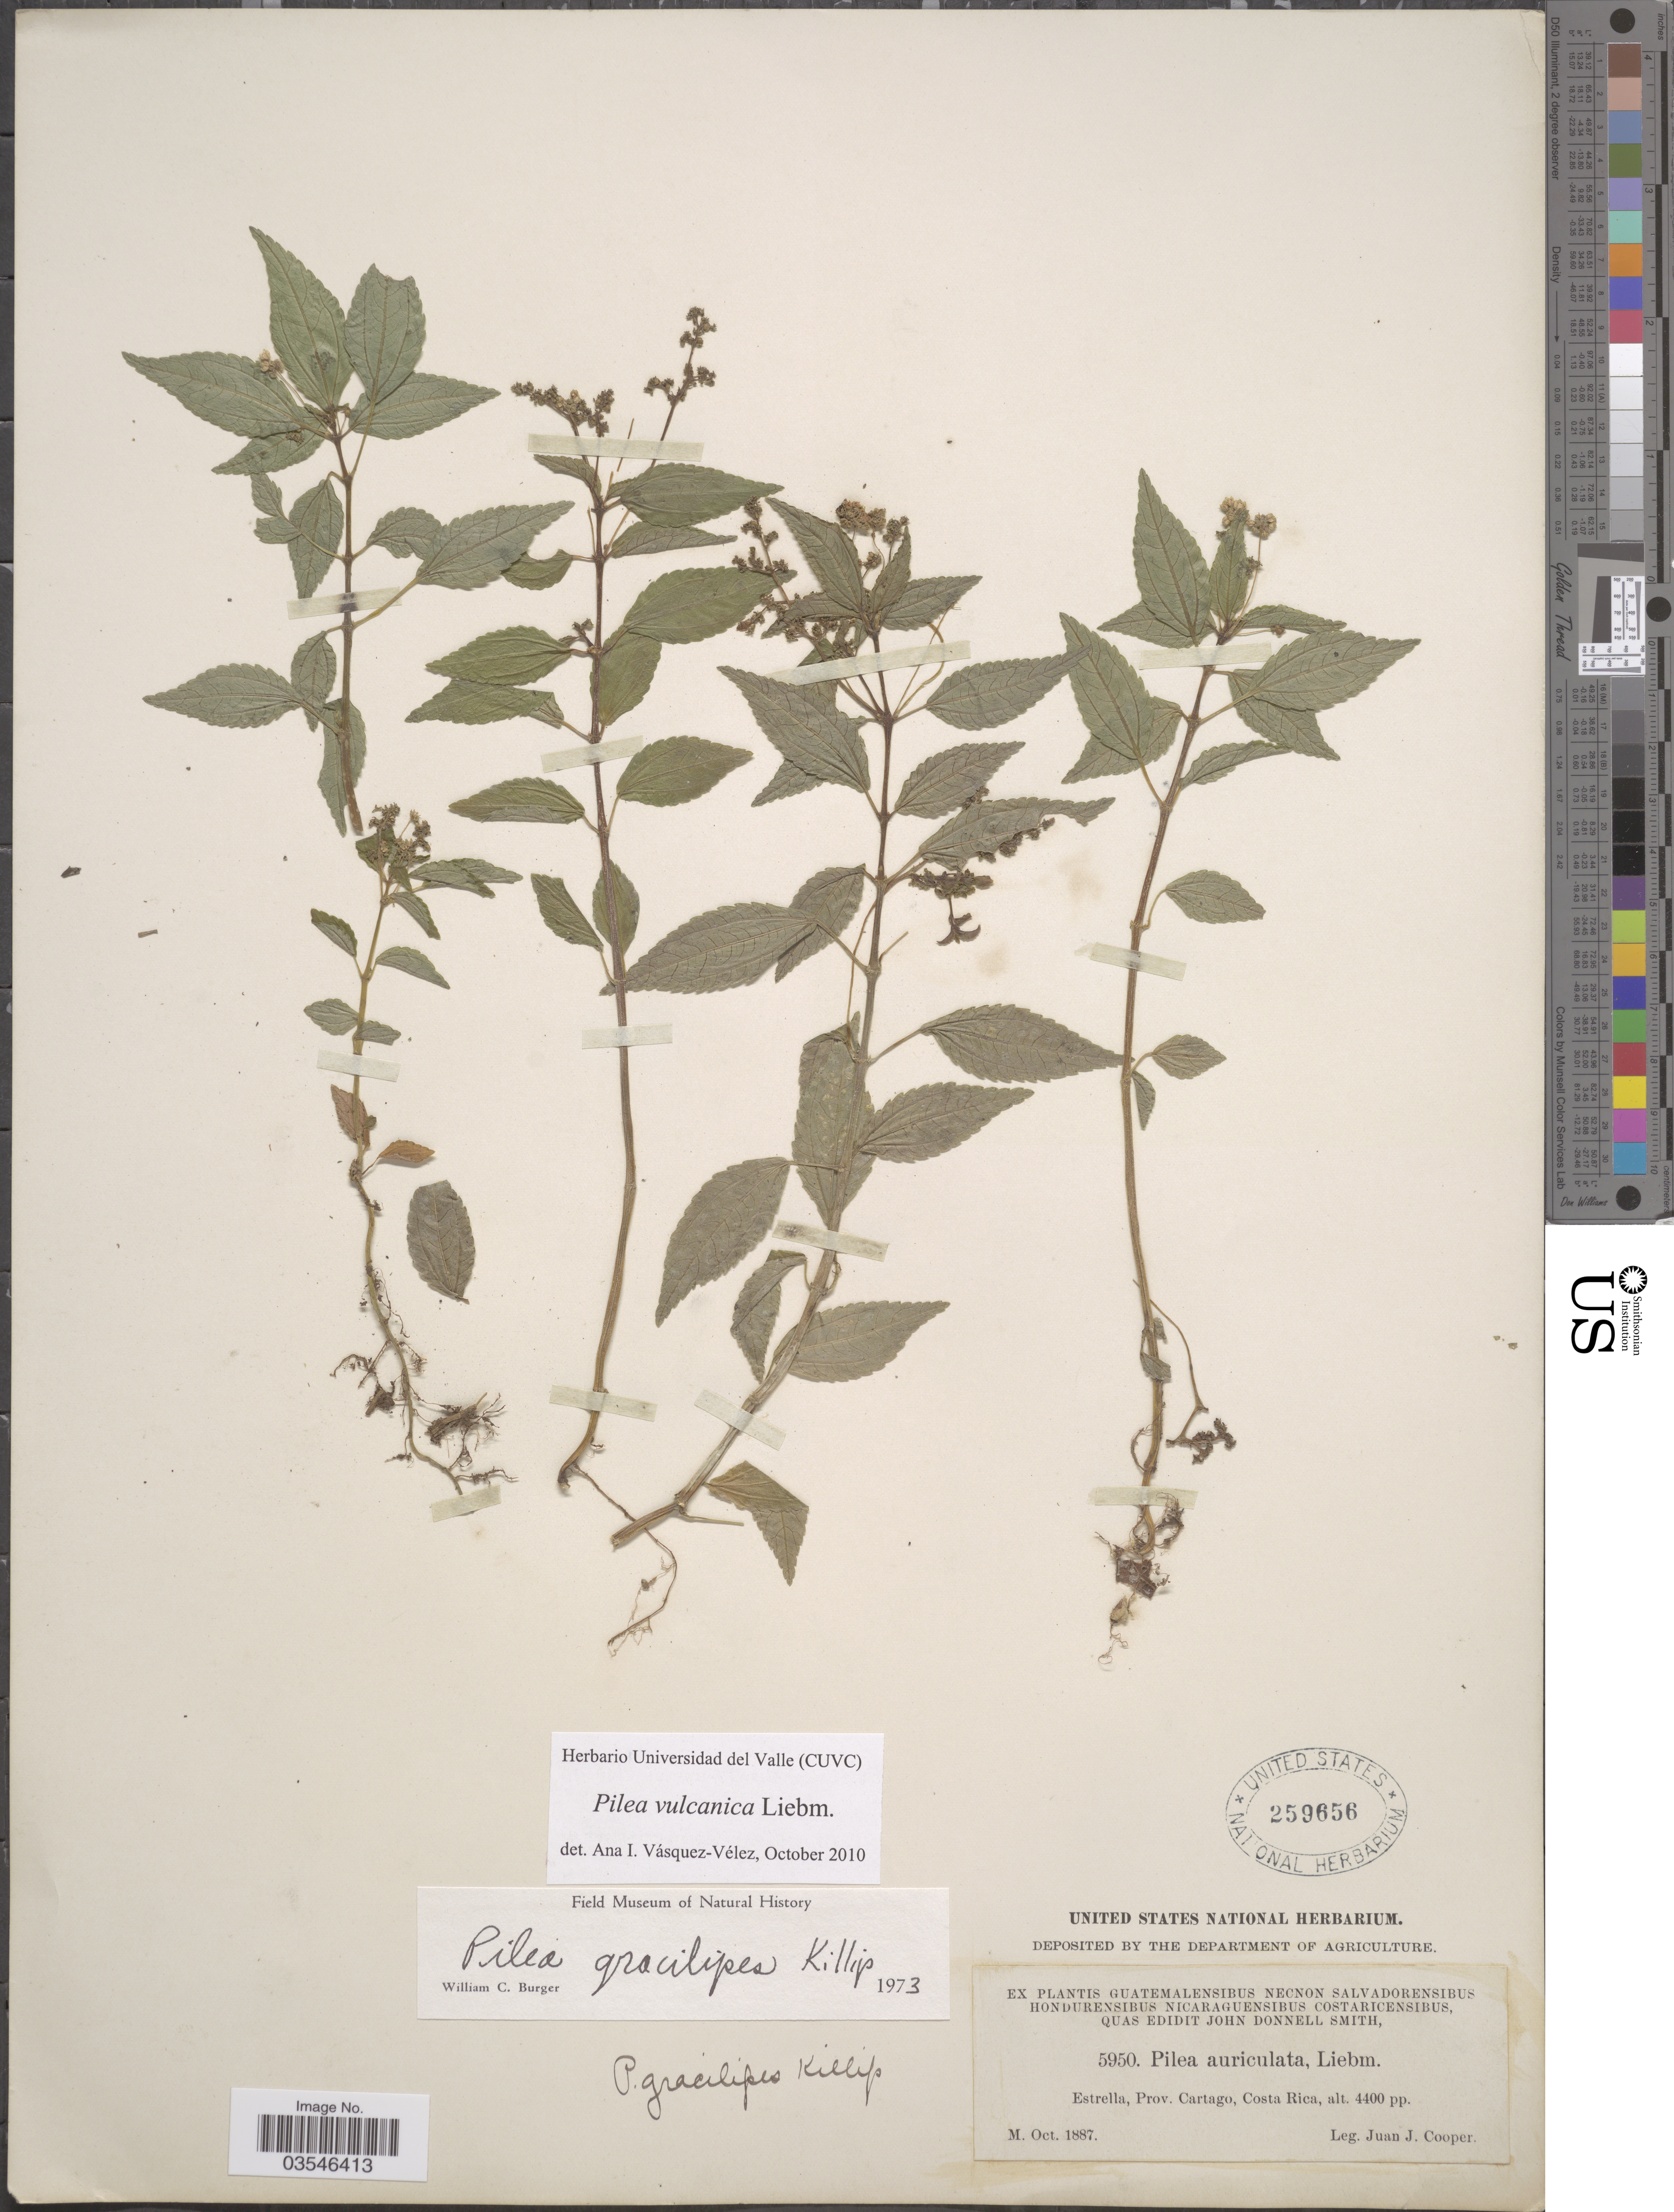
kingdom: Plantae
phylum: Tracheophyta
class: Magnoliopsida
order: Rosales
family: Urticaceae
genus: Pilea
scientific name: Pilea vulcanica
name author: Liebm.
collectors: J. J. Cooper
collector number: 5950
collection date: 1887-10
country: Costa Rica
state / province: Cartago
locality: Estrella.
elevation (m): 1341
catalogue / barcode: US 259656